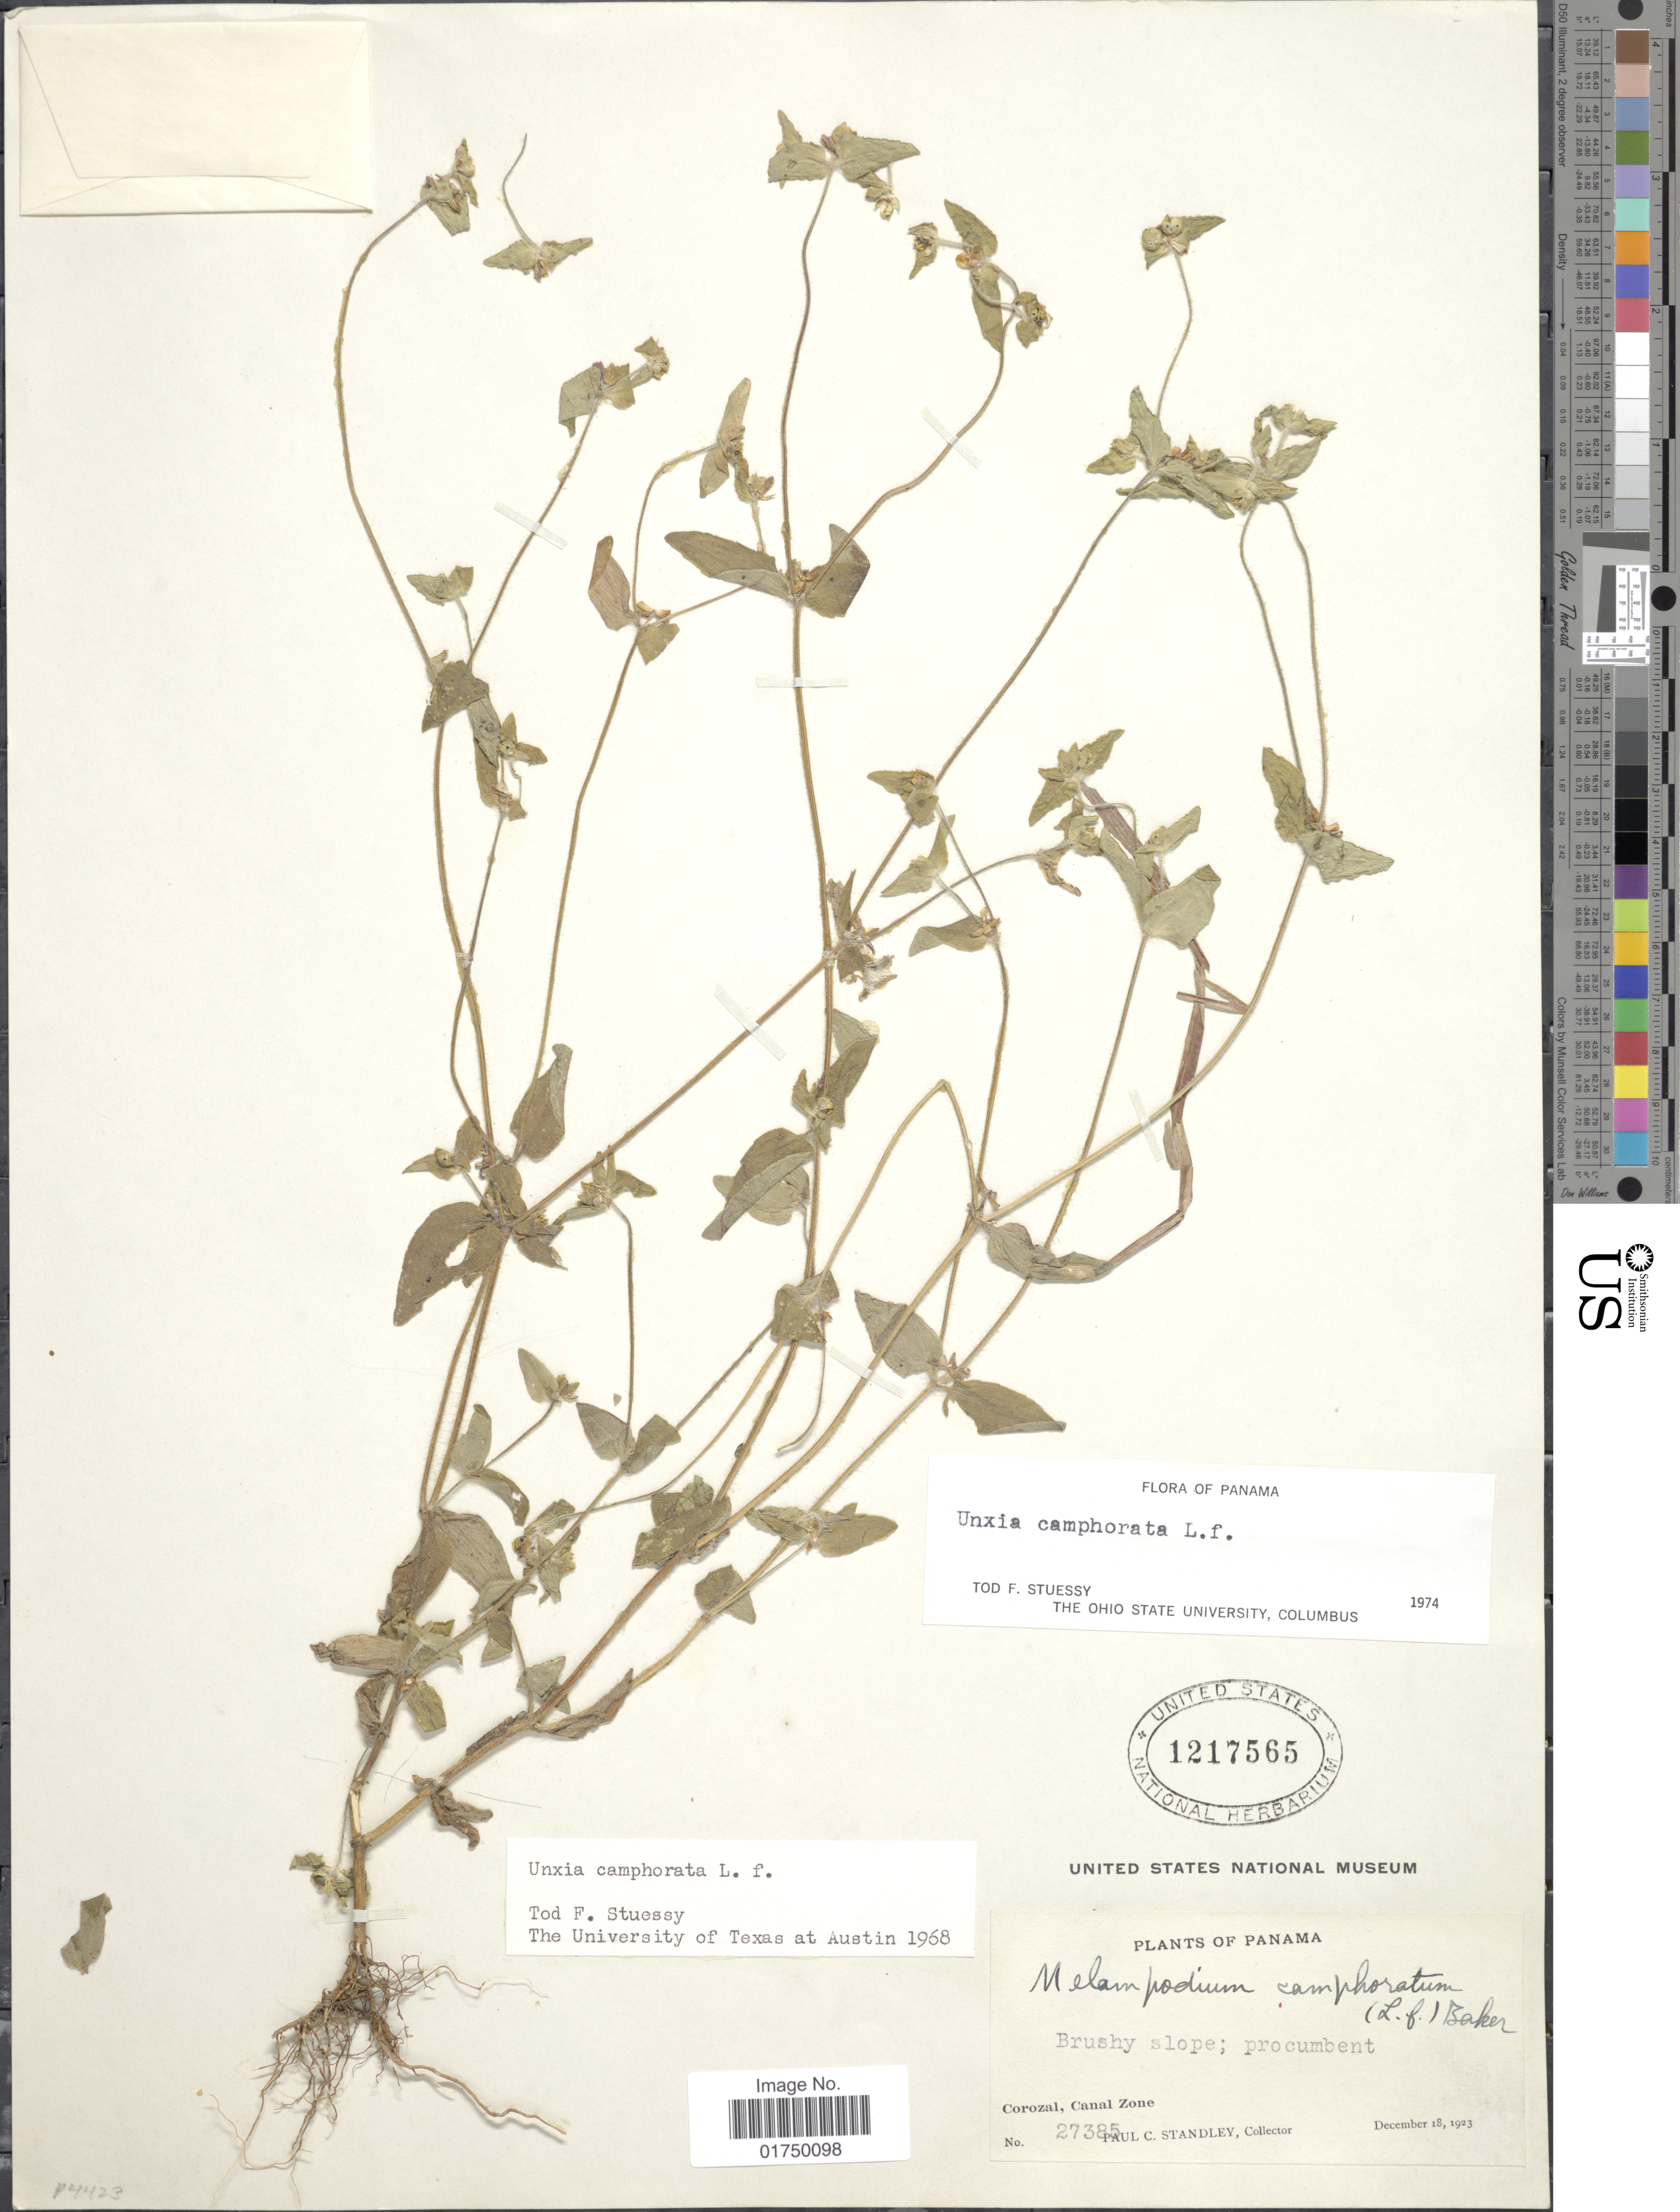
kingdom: Plantae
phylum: Tracheophyta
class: Magnoliopsida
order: Asterales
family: Asteraceae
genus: Unxia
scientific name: Unxia camphorata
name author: L. f.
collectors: P. C. Standley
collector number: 27385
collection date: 1923-12-18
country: Panama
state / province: Colón / Panamá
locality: Corozal, Canal Zone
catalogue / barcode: US 1217565